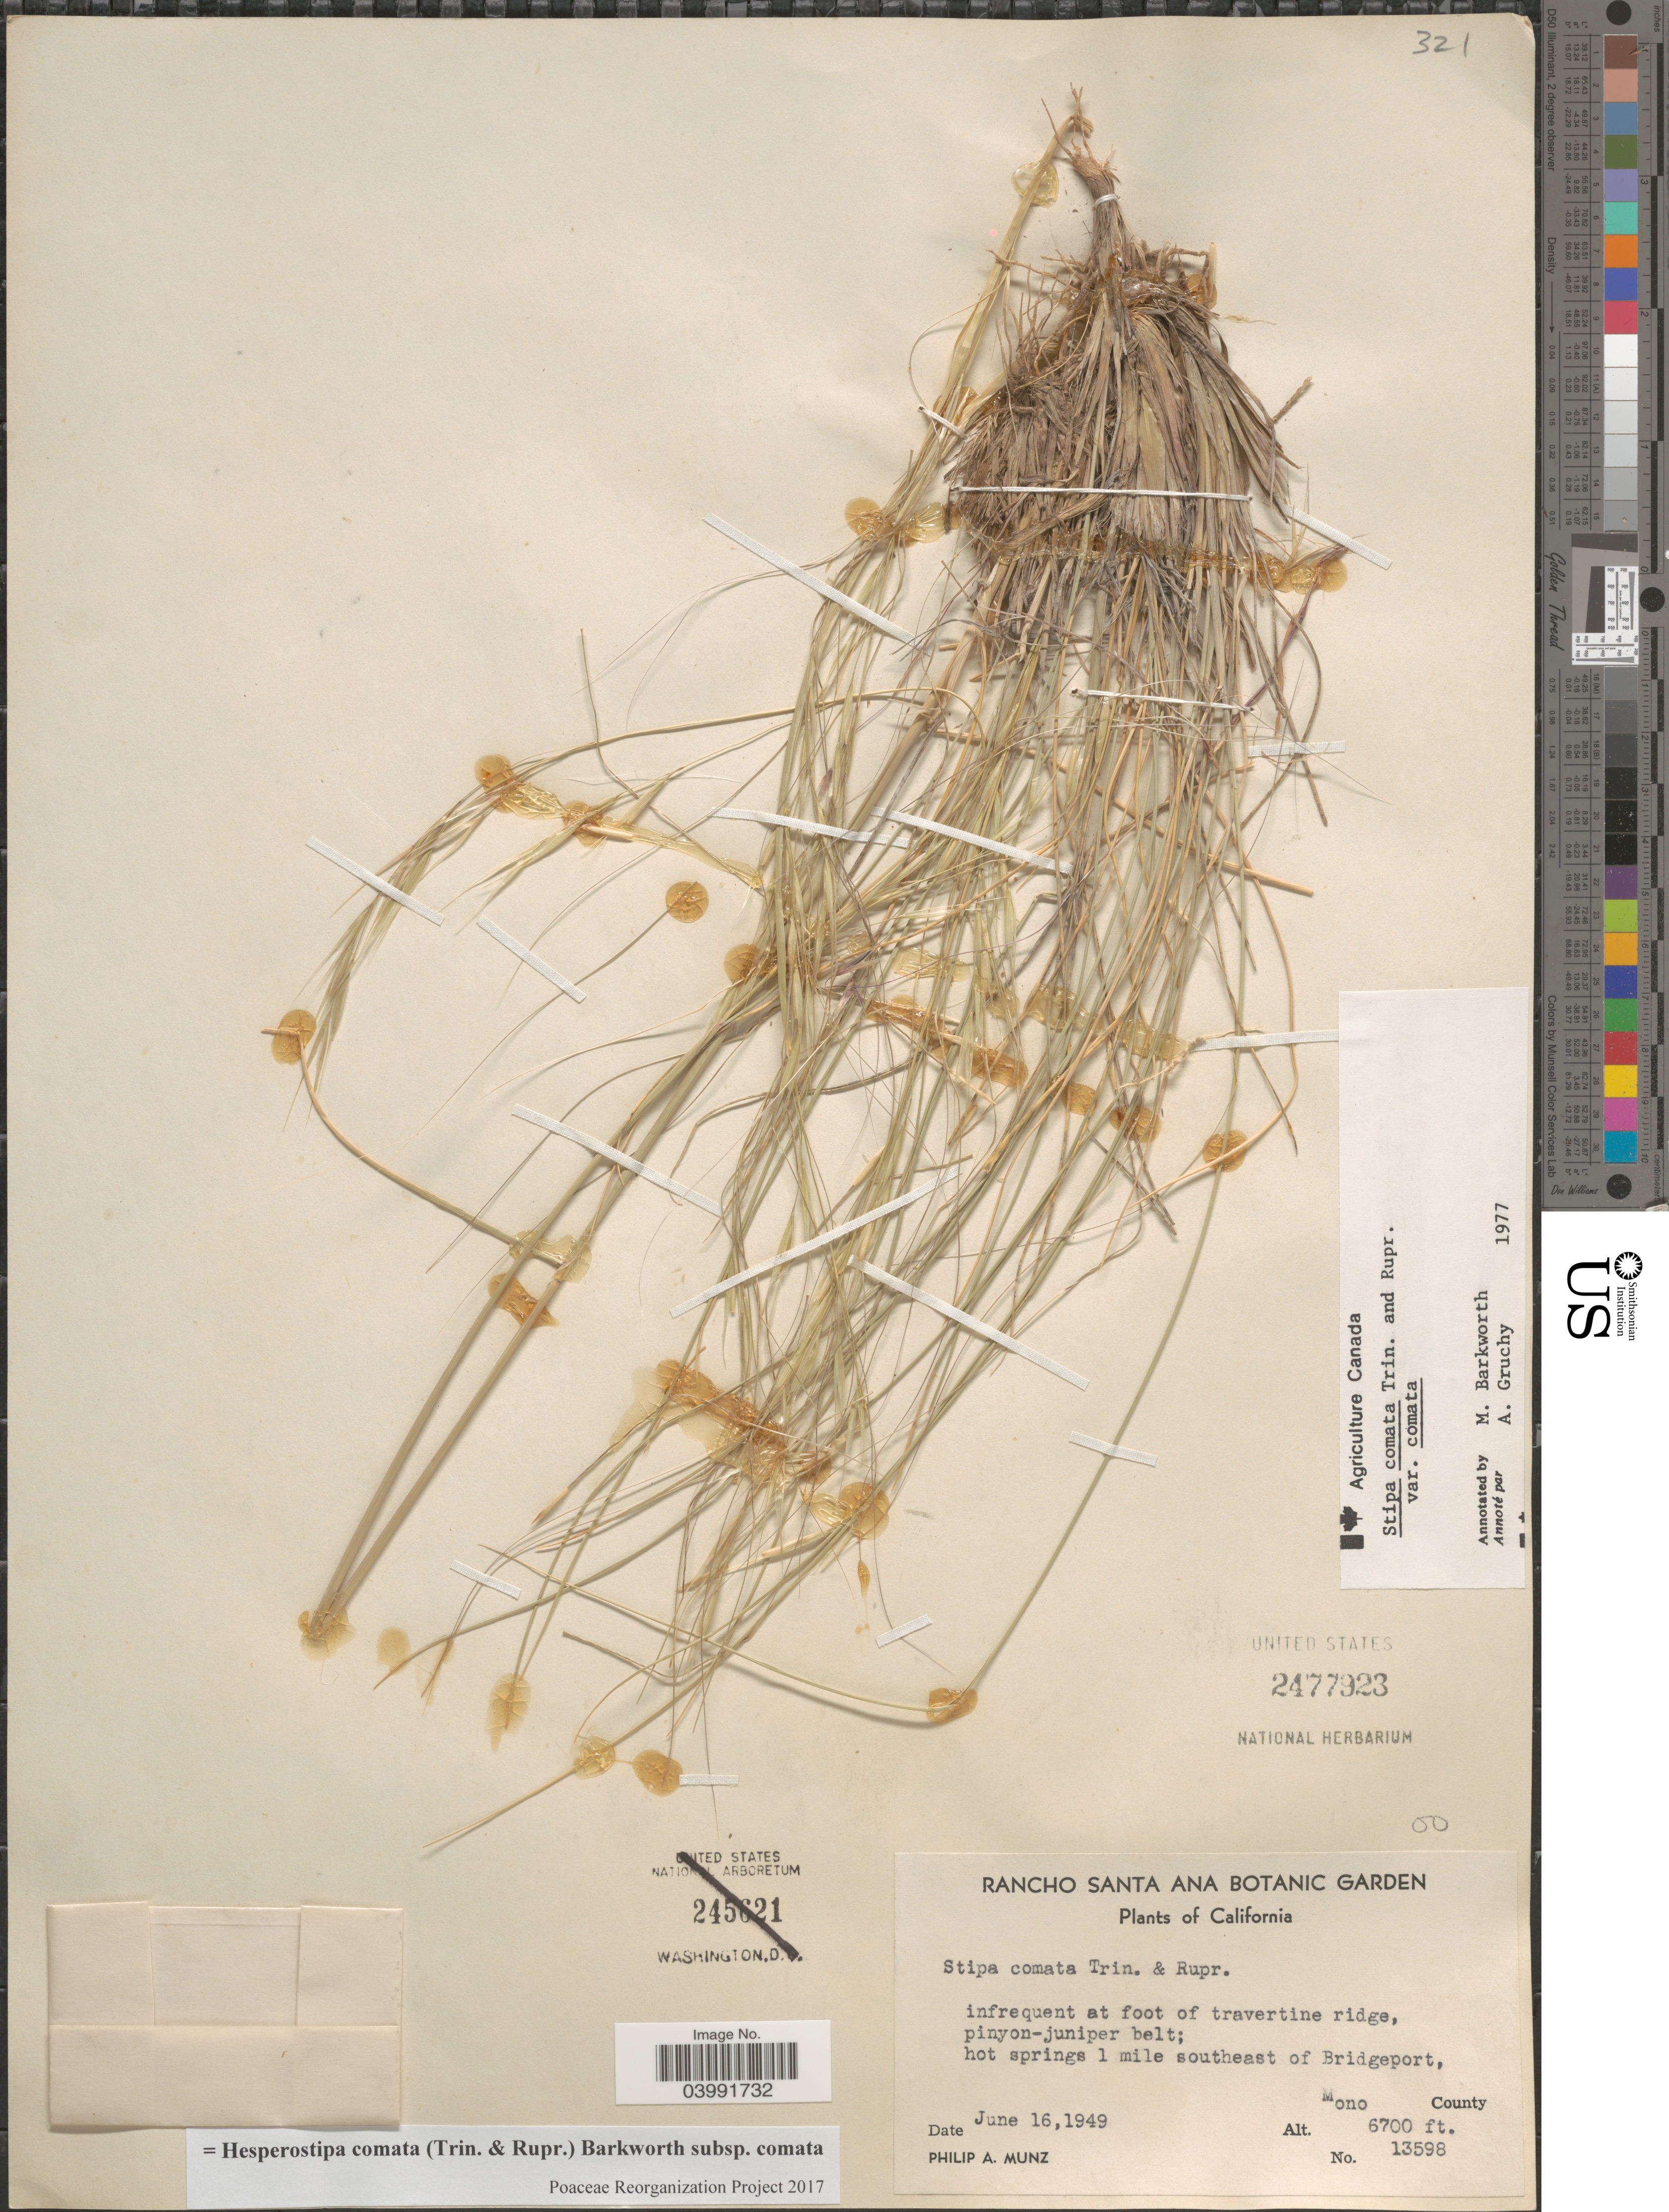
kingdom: Plantae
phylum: Tracheophyta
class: Liliopsida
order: Poales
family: Poaceae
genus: Hesperostipa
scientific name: Hesperostipa comata subsp. comata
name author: (Trin. & Rupr.) Barkworth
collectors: P. A. Munz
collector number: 13598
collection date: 1949-06-16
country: United States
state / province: California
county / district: Mono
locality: At foot of travertine ridge, pinyon-juniper belt; hot springs 1 mile southeast of Bridgeport, Mono County.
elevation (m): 2042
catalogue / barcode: US 2477923